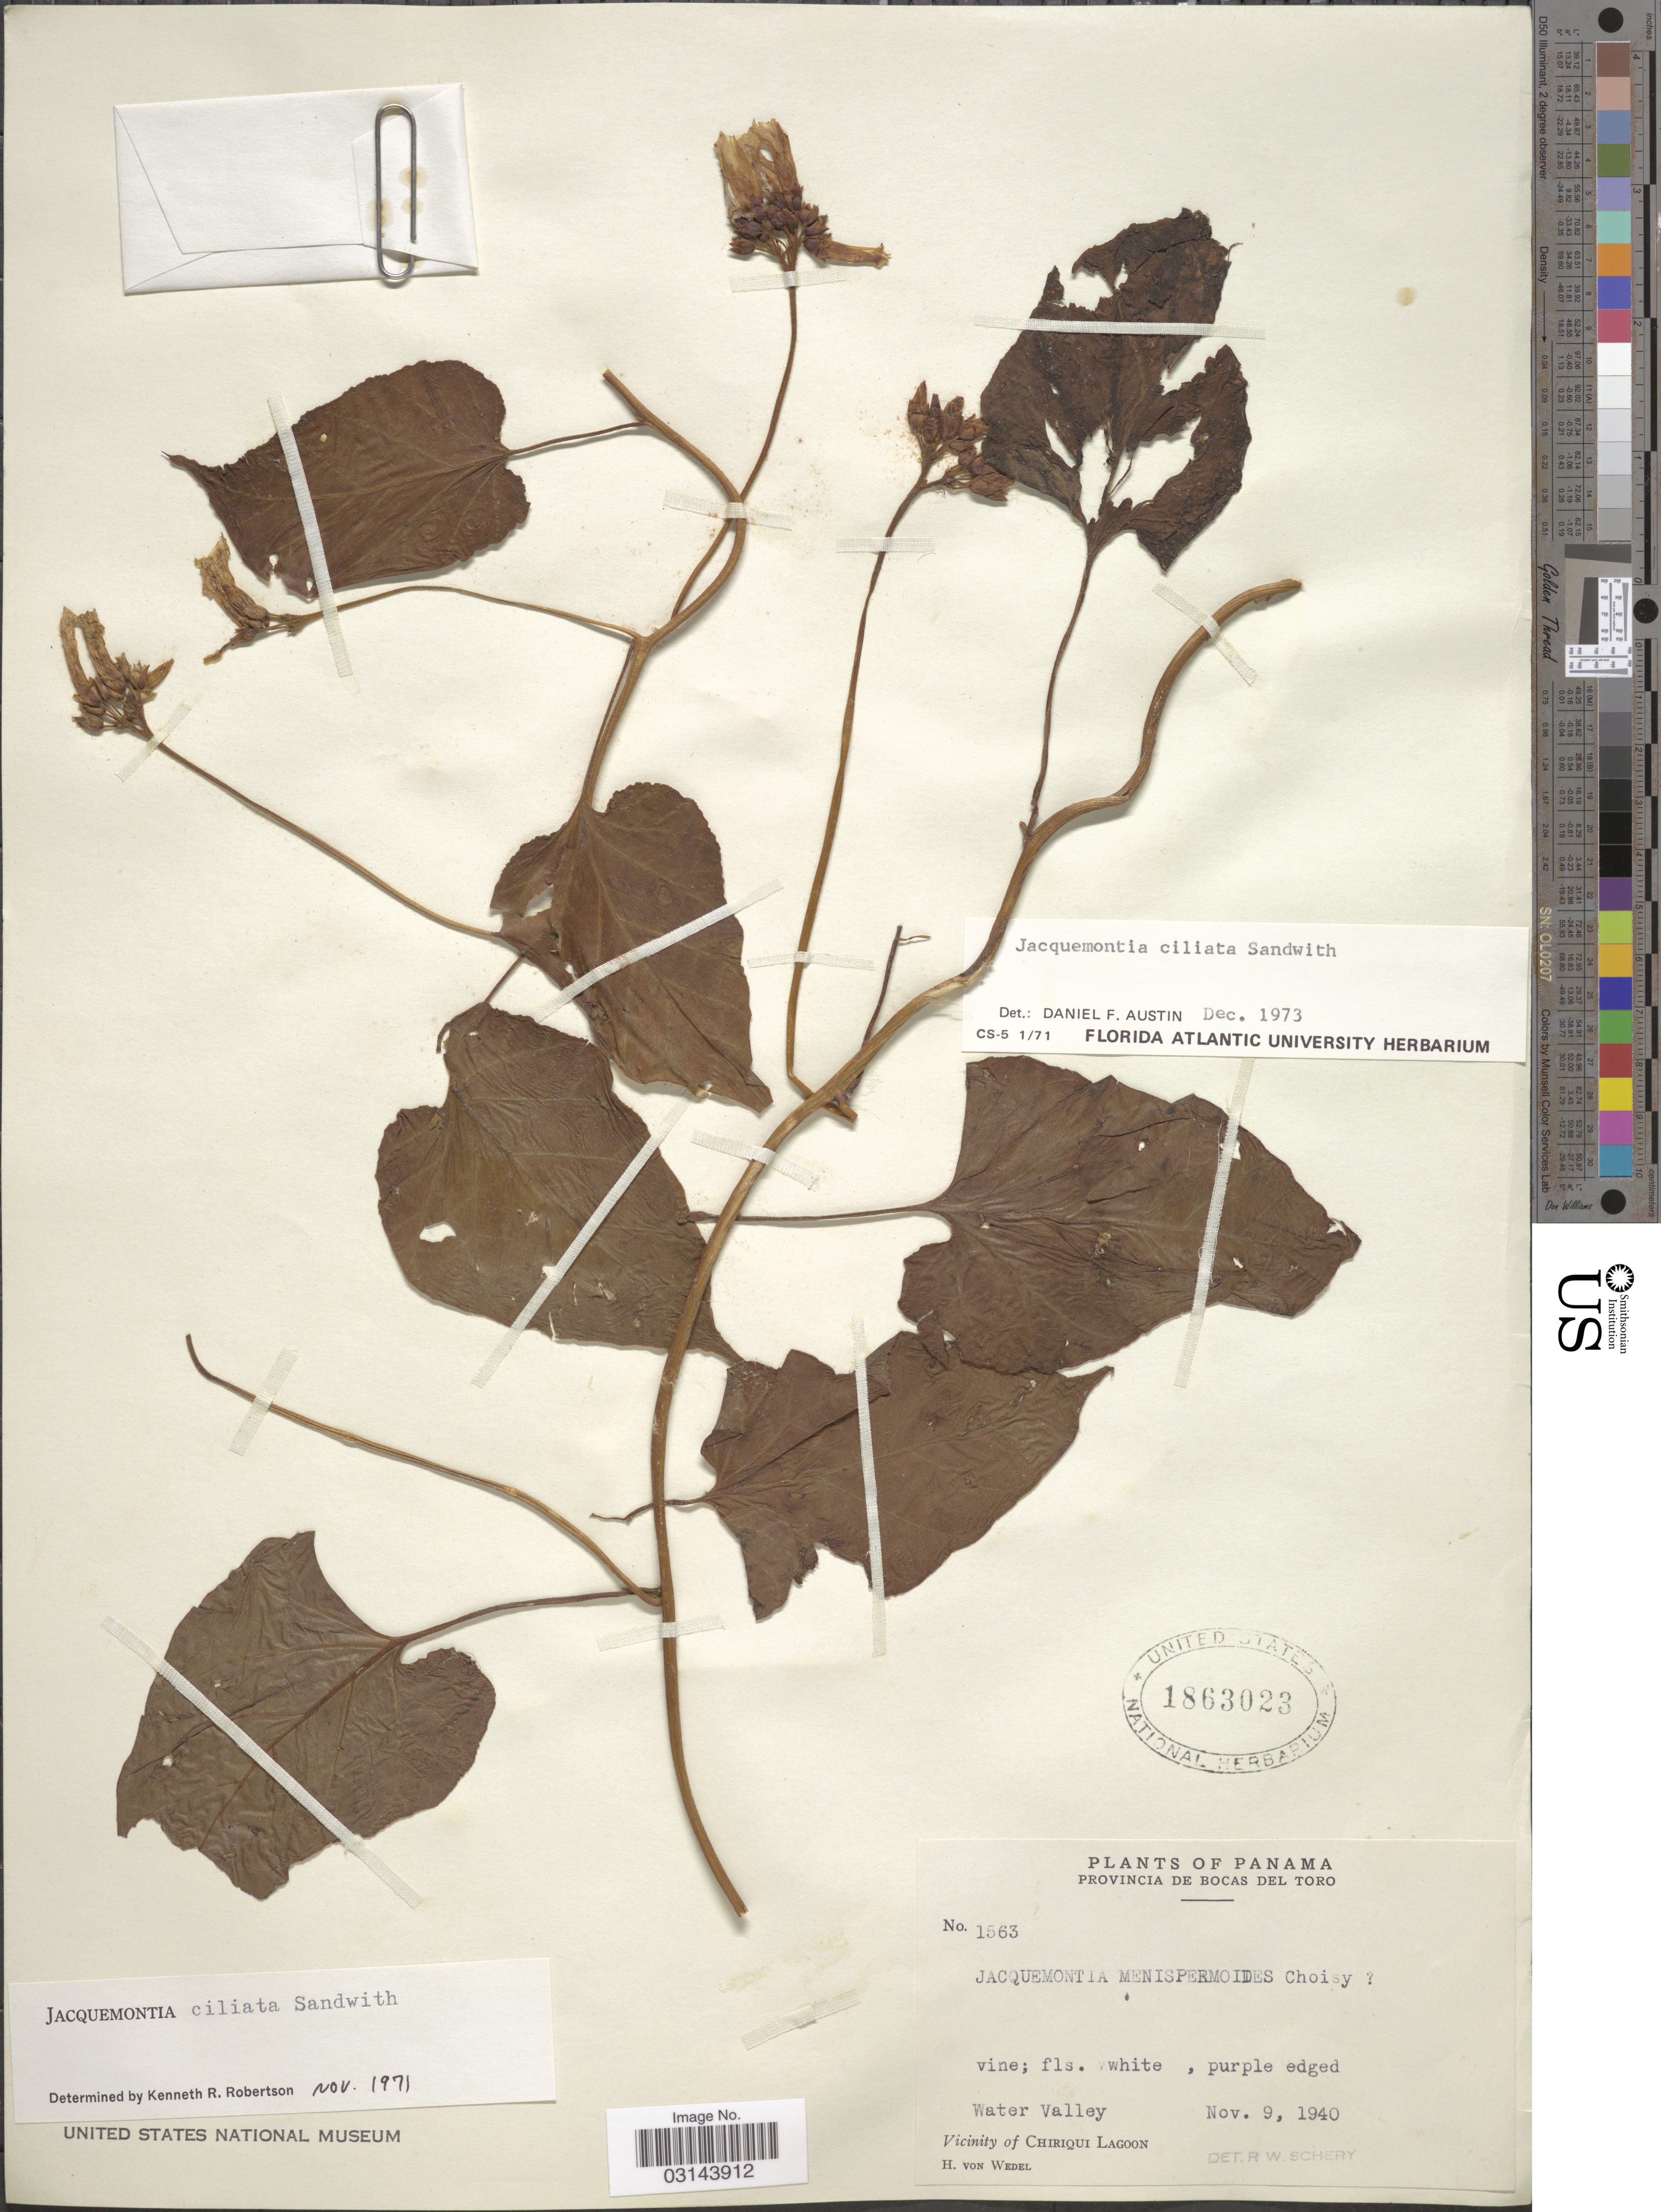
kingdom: Plantae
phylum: Tracheophyta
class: Magnoliopsida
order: Solanales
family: Convolvulaceae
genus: Jacquemontia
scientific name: Jacquemontia ciliata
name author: Sandwith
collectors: H. von Wedel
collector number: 1563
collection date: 1940-11-09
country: Panama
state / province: Bocas del Toro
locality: Provincia de Bocas del Toro. Water Valley. Vicinity of Chiriqui Lagoon.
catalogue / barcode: US 1863023